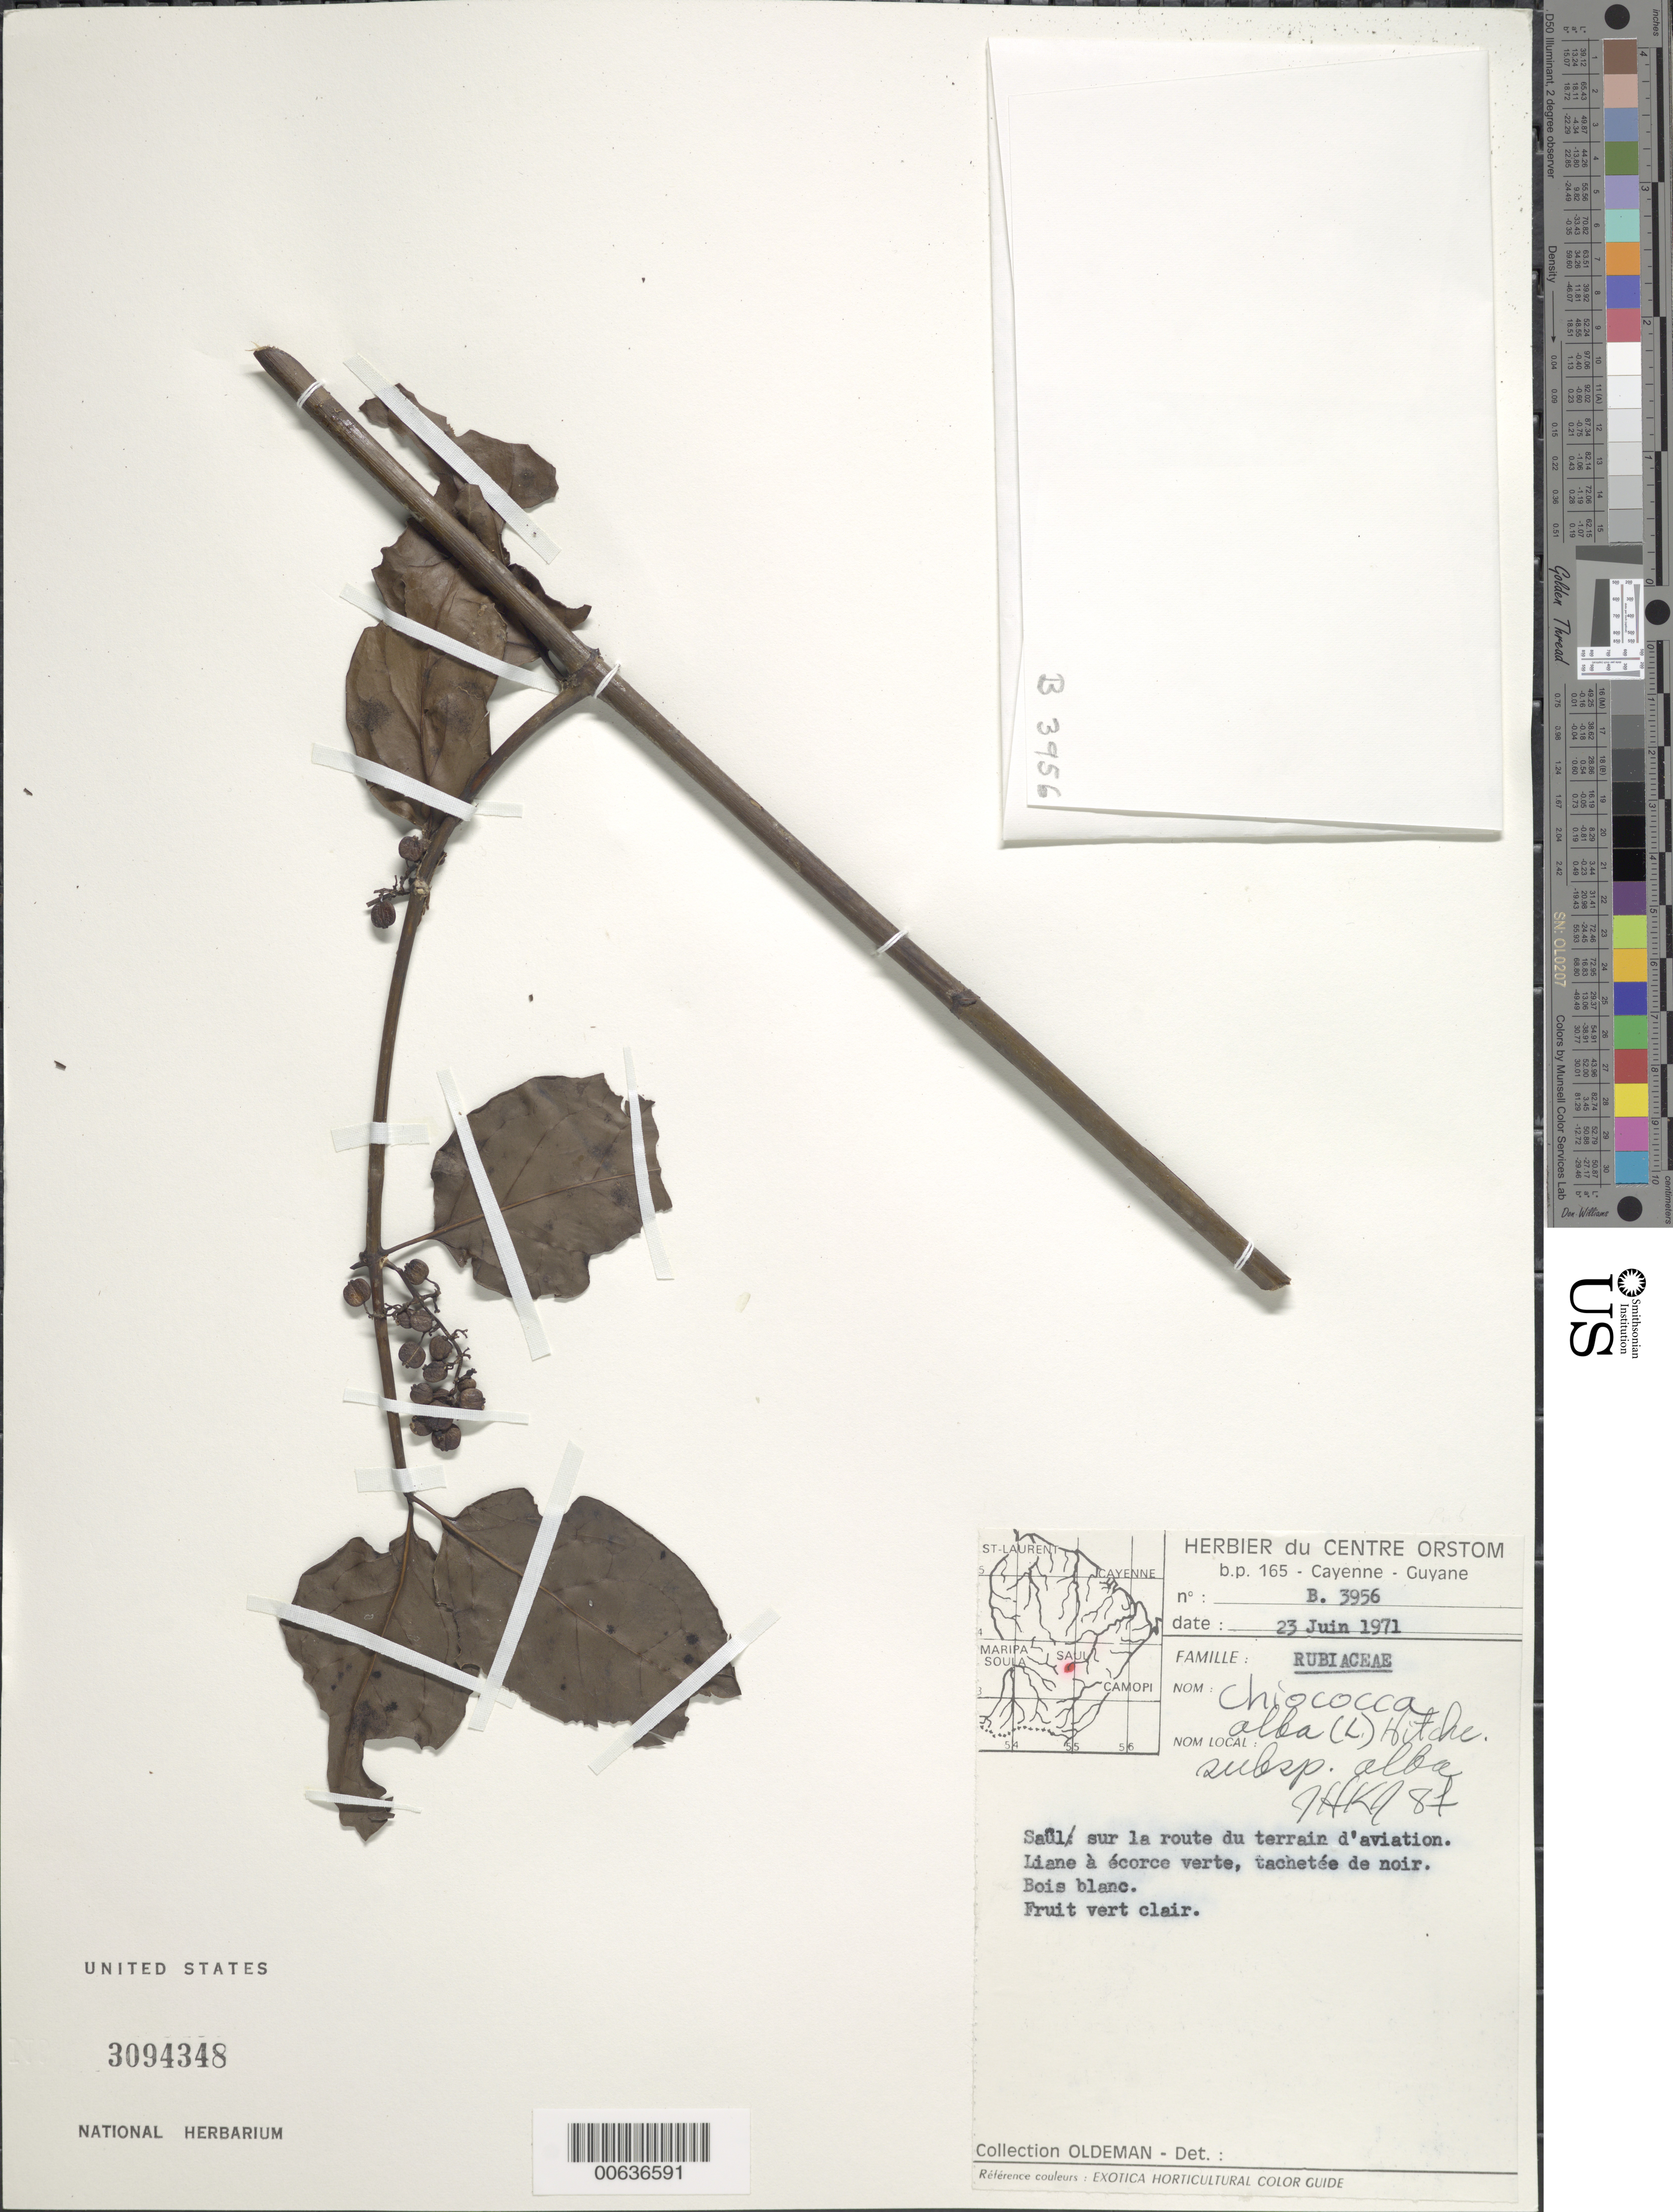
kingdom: Plantae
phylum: Tracheophyta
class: Magnoliopsida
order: Gentianales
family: Rubiaceae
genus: Chiococca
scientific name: Chiococca alba subsp. alba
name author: (L.) Hitchc.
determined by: Kirkbride, J. H.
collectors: J.-J. de Granville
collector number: B 3956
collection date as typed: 23-Jun-71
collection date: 1971-06-23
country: French Guiana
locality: Saül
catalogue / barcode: US 3094348